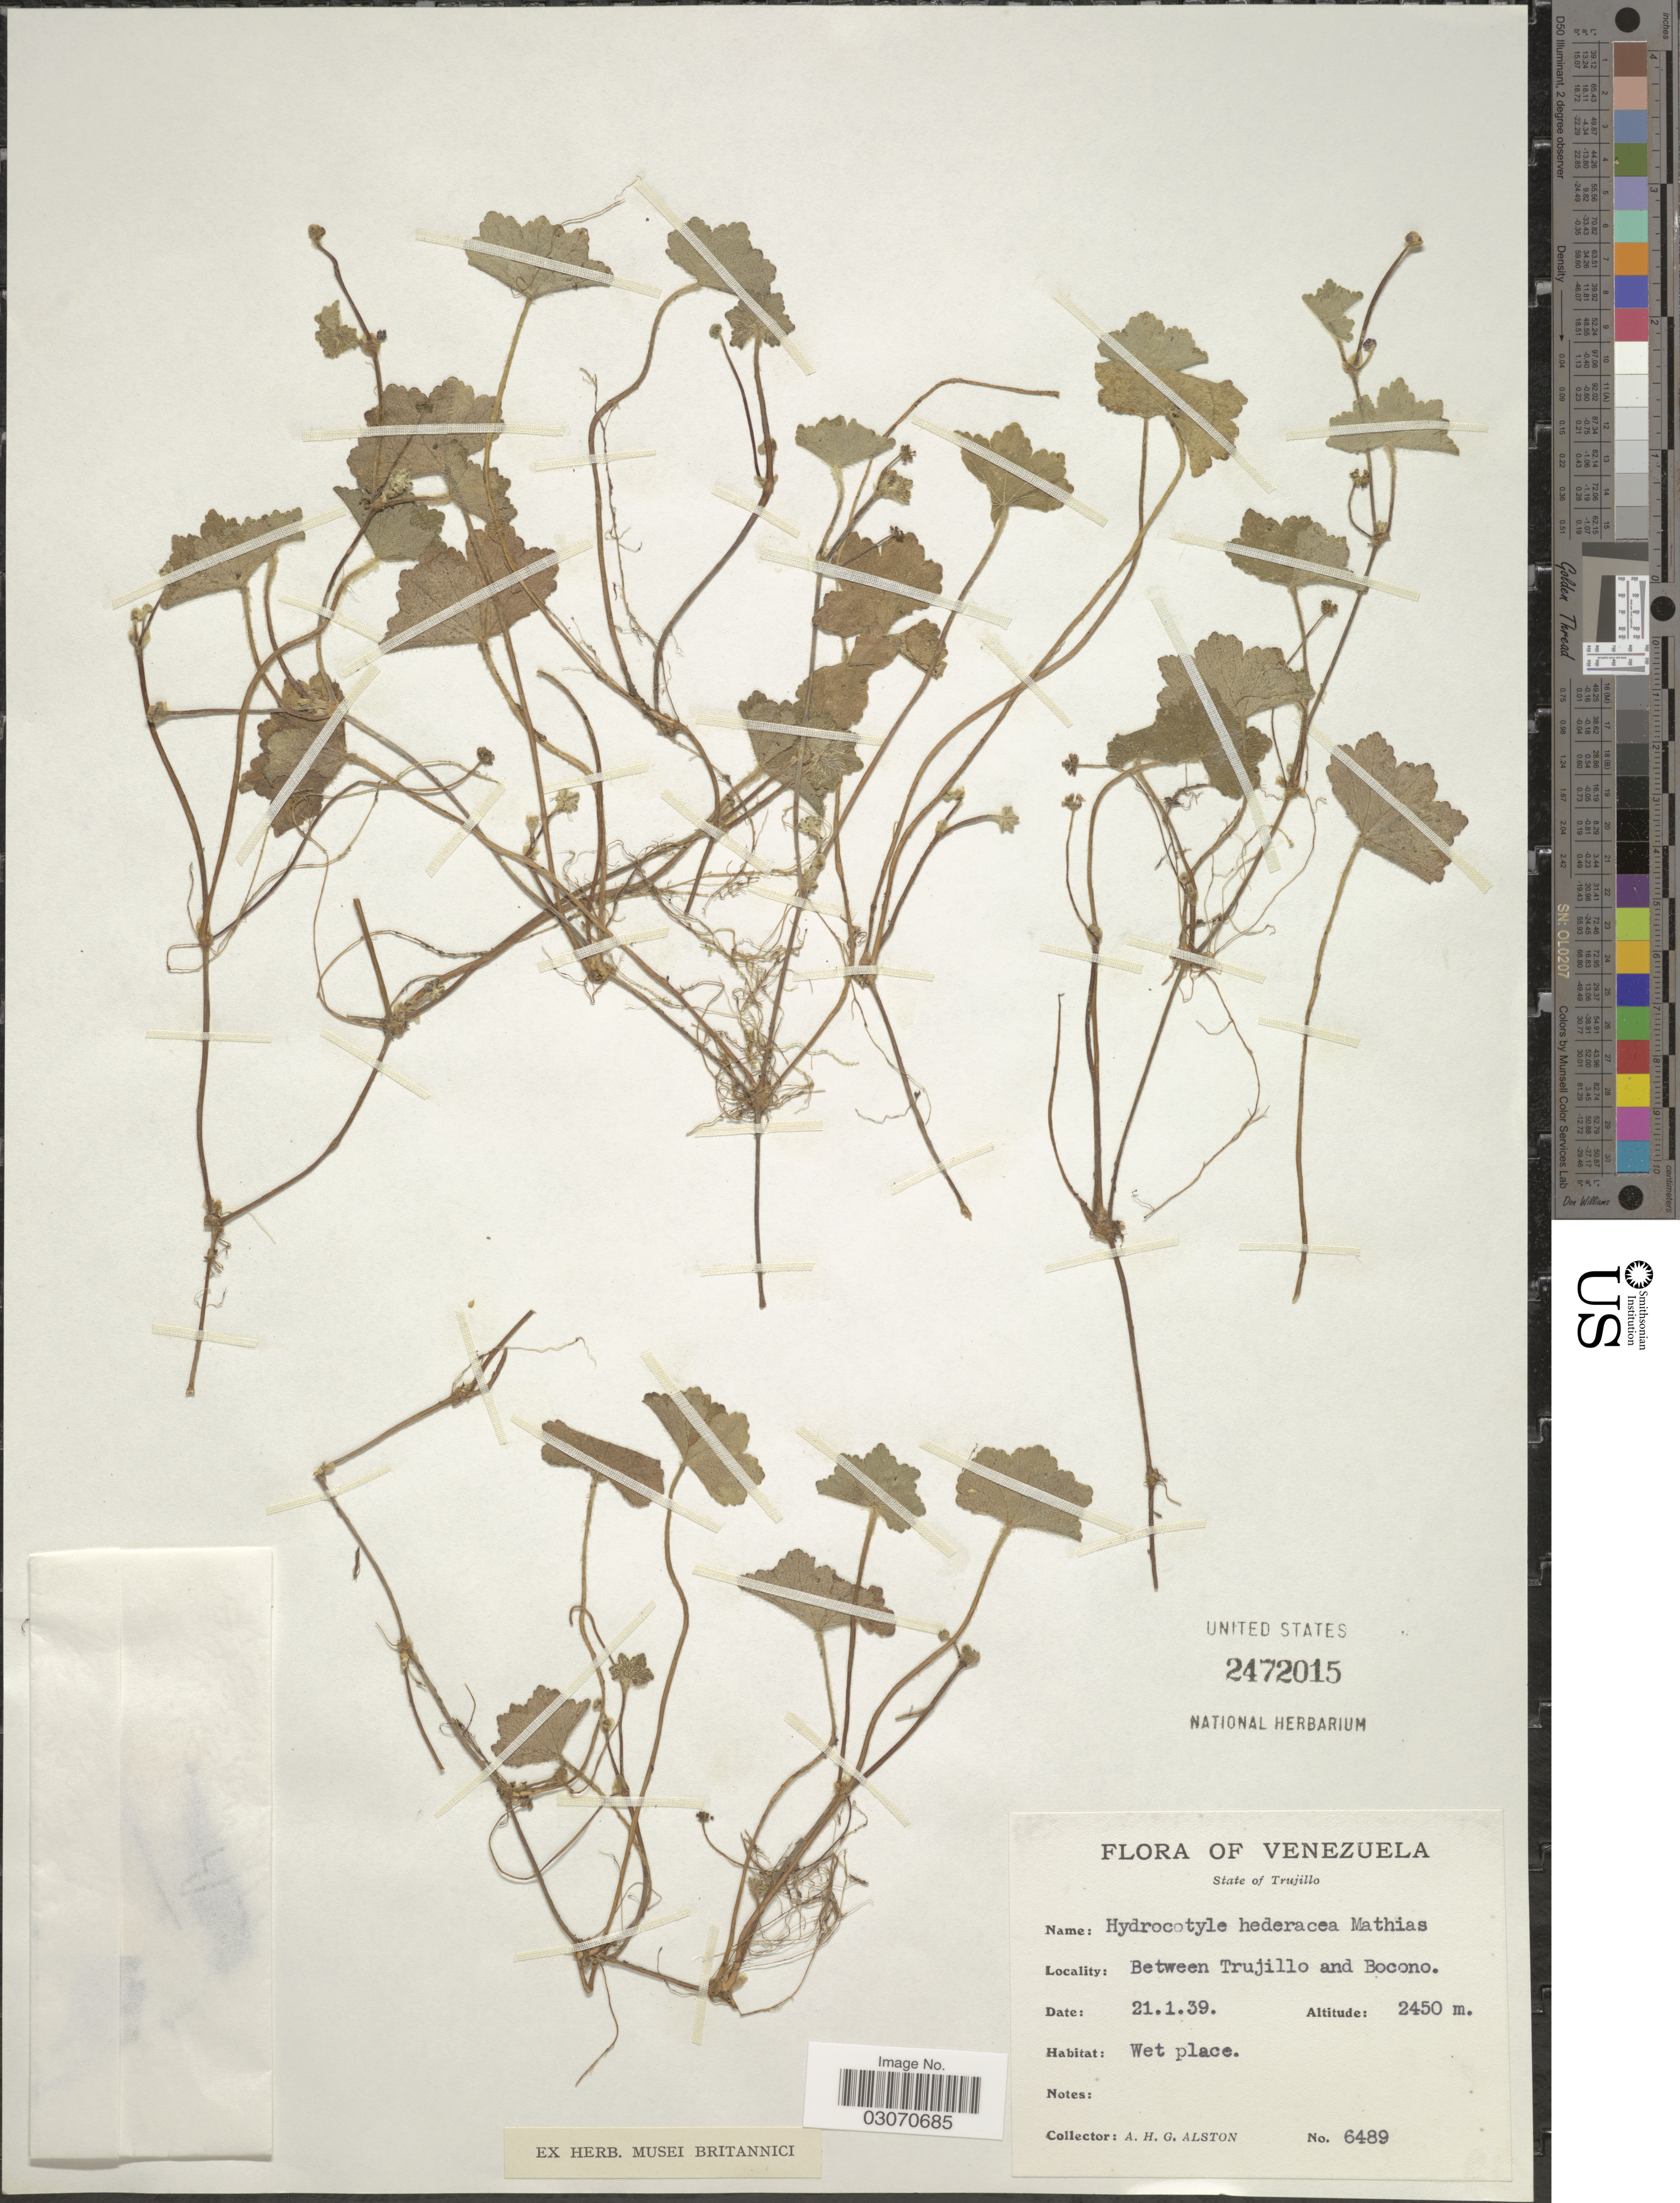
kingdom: Plantae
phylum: Tracheophyta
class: Magnoliopsida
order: Apiales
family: Araliaceae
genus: Hydrocotyle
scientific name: Hydrocotyle hederacea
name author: Mathias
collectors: A. H. Alston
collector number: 6489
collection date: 1939-01-21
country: Venezuela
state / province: Trujillo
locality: Between Trujillo and Bocono.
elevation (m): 2450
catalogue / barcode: US 2472015